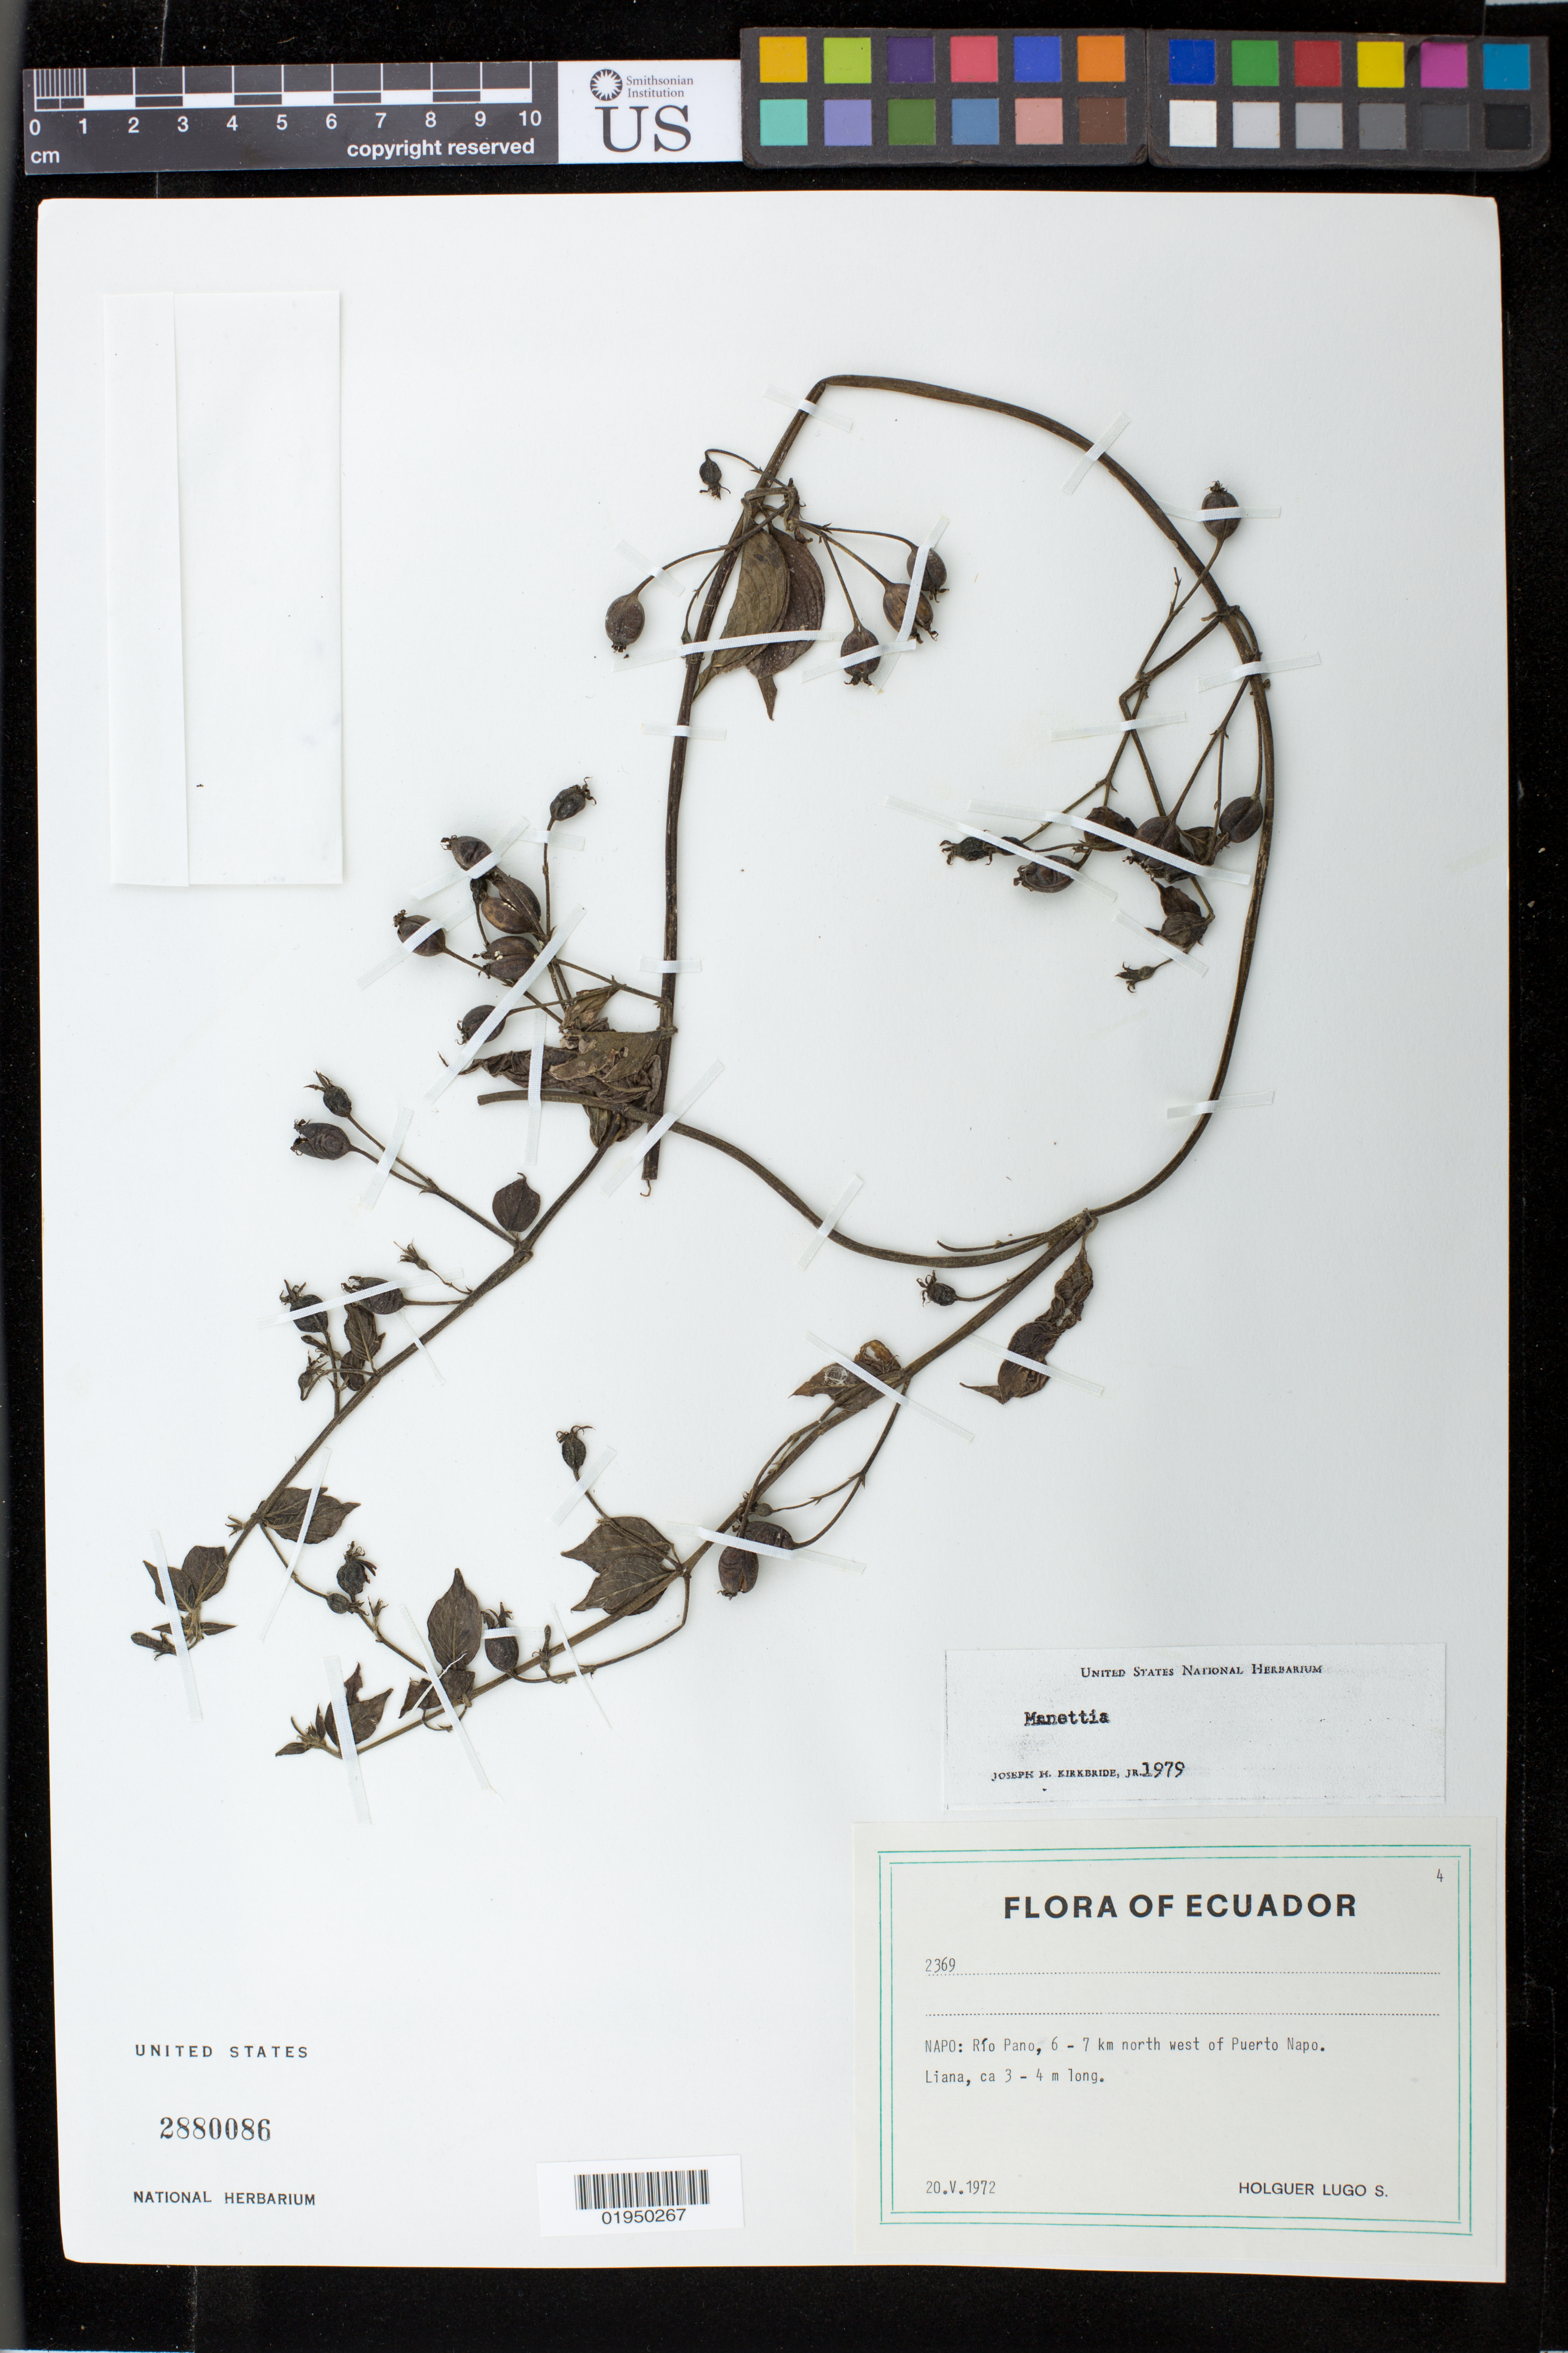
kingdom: Plantae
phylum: Tracheophyta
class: Magnoliopsida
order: Gentianales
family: Rubiaceae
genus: Manettia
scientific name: Manettia sp.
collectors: H. Lugo S.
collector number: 2369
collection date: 1972-05-20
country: Ecuador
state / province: Napo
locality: Rio Pano, 6 - 7 km north west of Puerto Napo.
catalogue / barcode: US 2880086